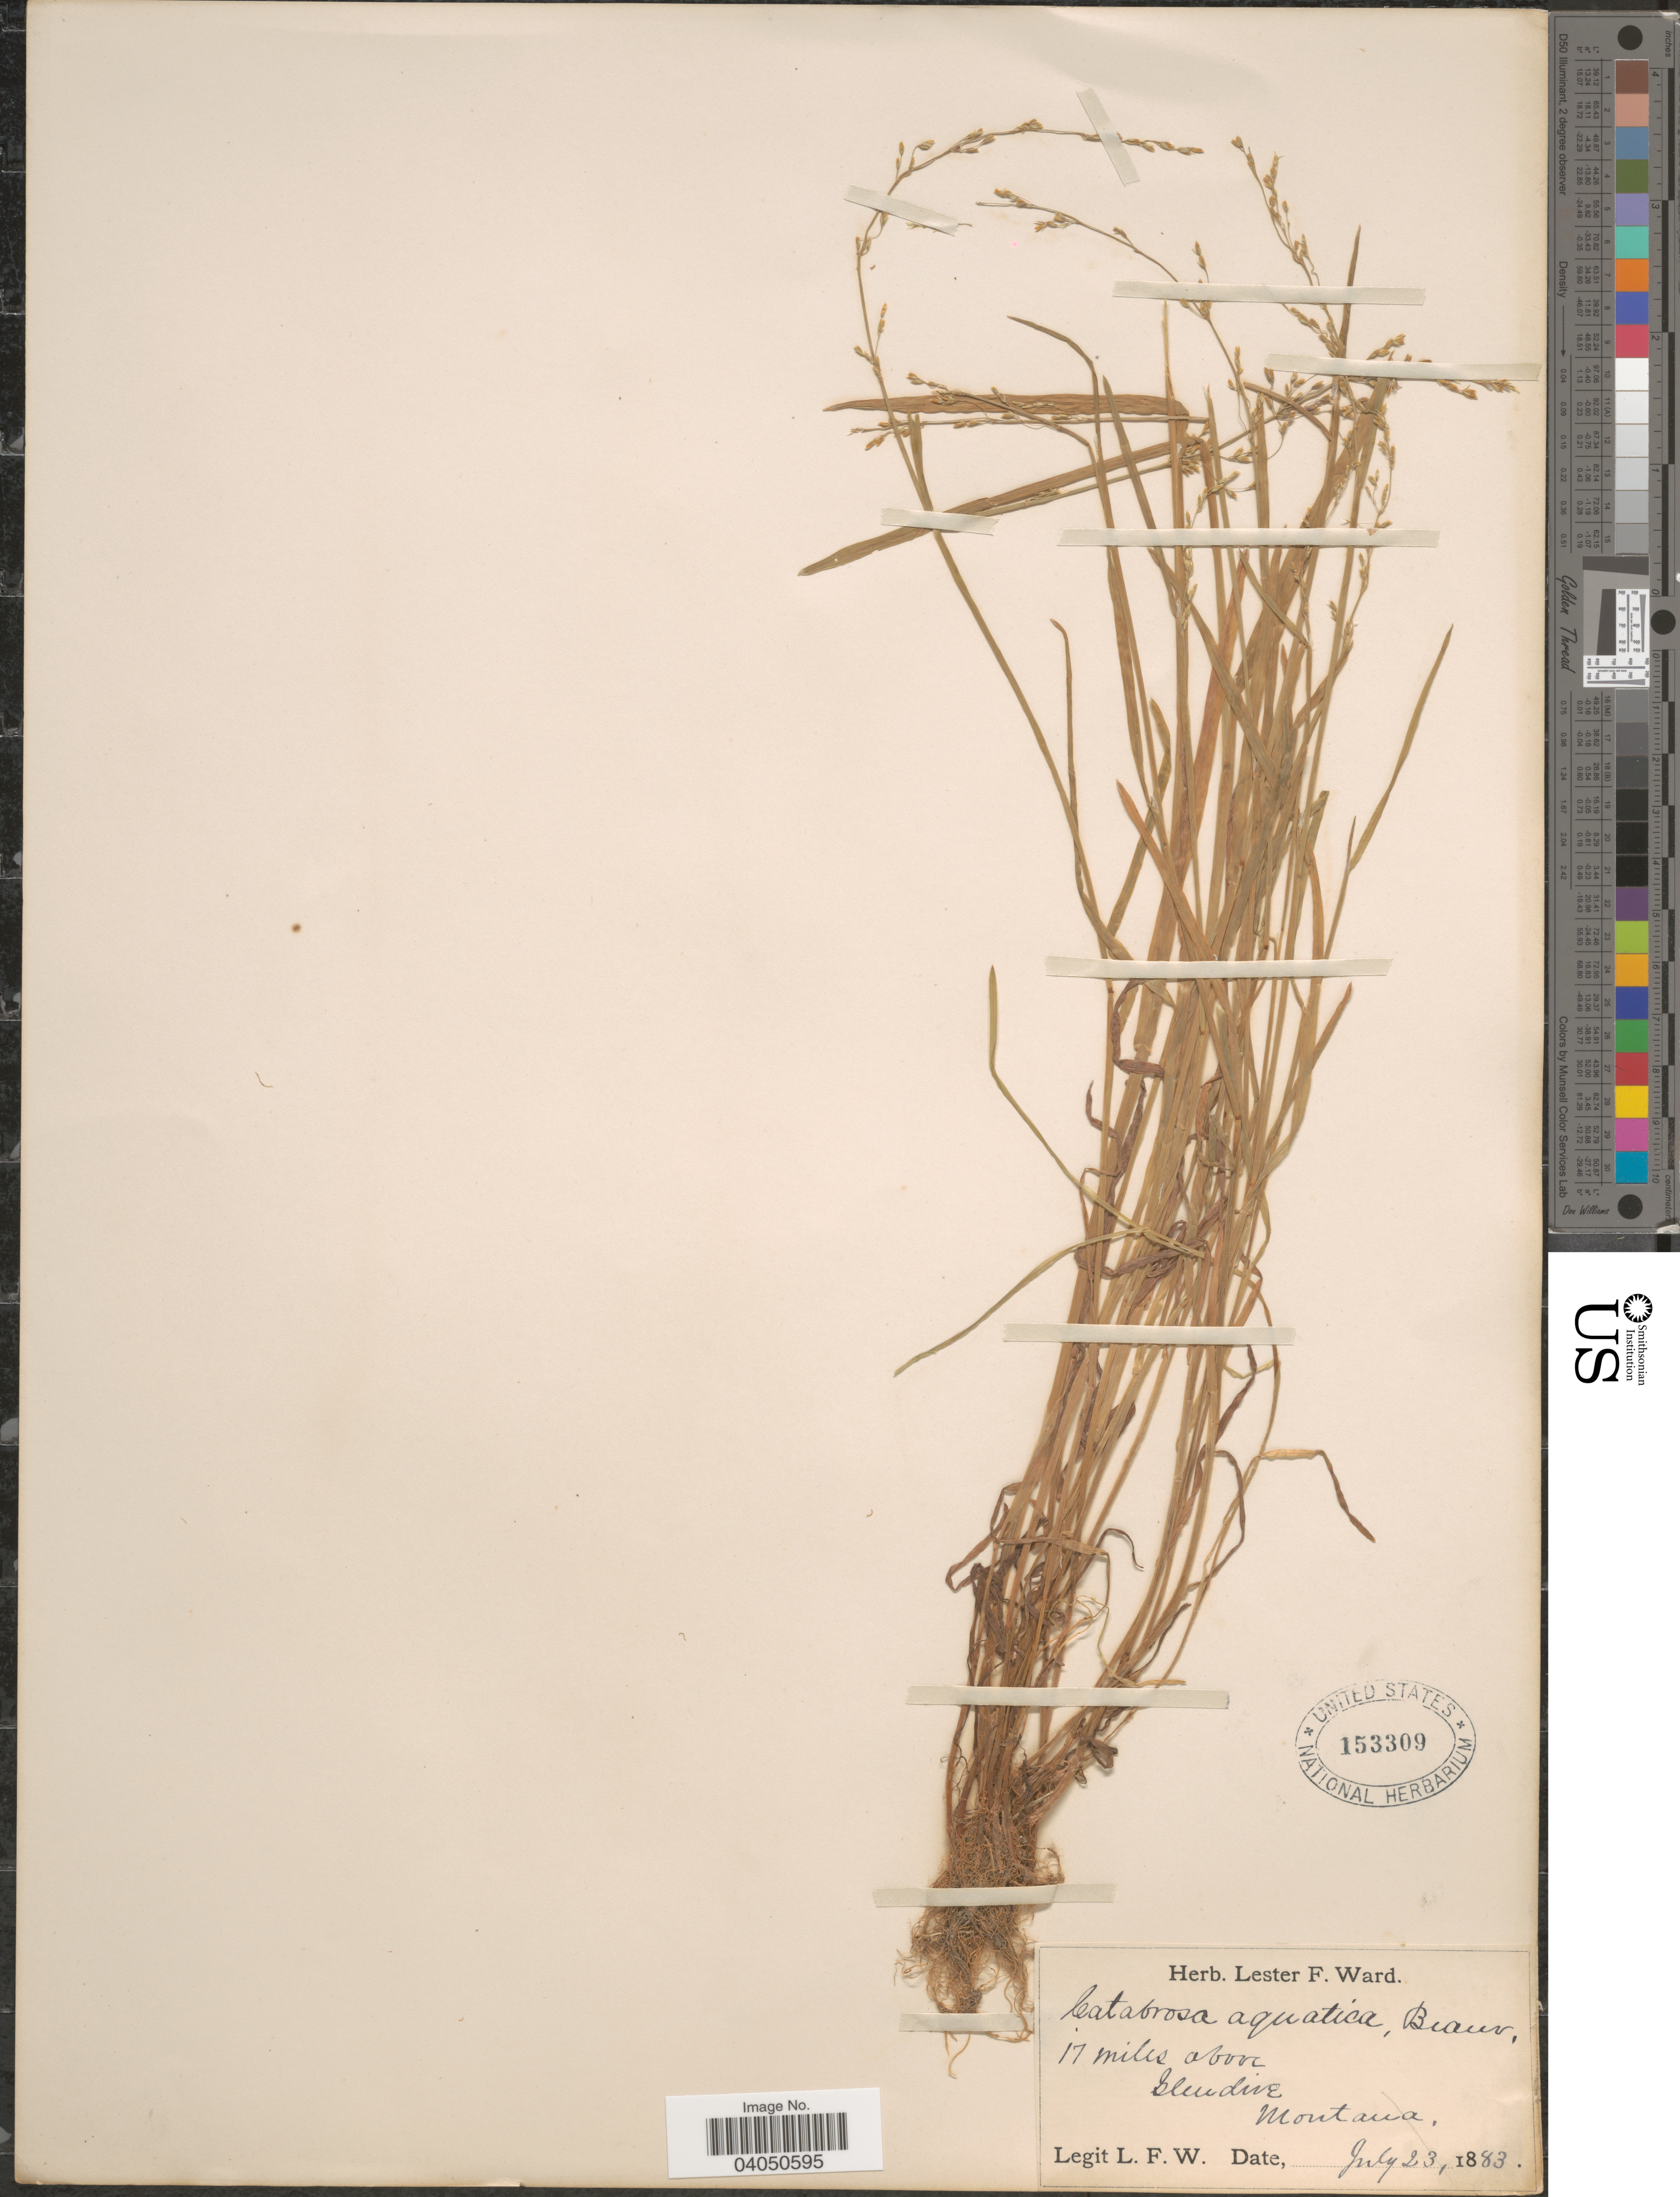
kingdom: Plantae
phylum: Tracheophyta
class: Liliopsida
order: Poales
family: Poaceae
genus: Catabrosa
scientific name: Catabrosa aquatica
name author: (L.) P. Beauv.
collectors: L. F. Ward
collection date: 1883-07-23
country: United States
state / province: Montana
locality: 17 miles above Glendive.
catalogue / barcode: US 153309